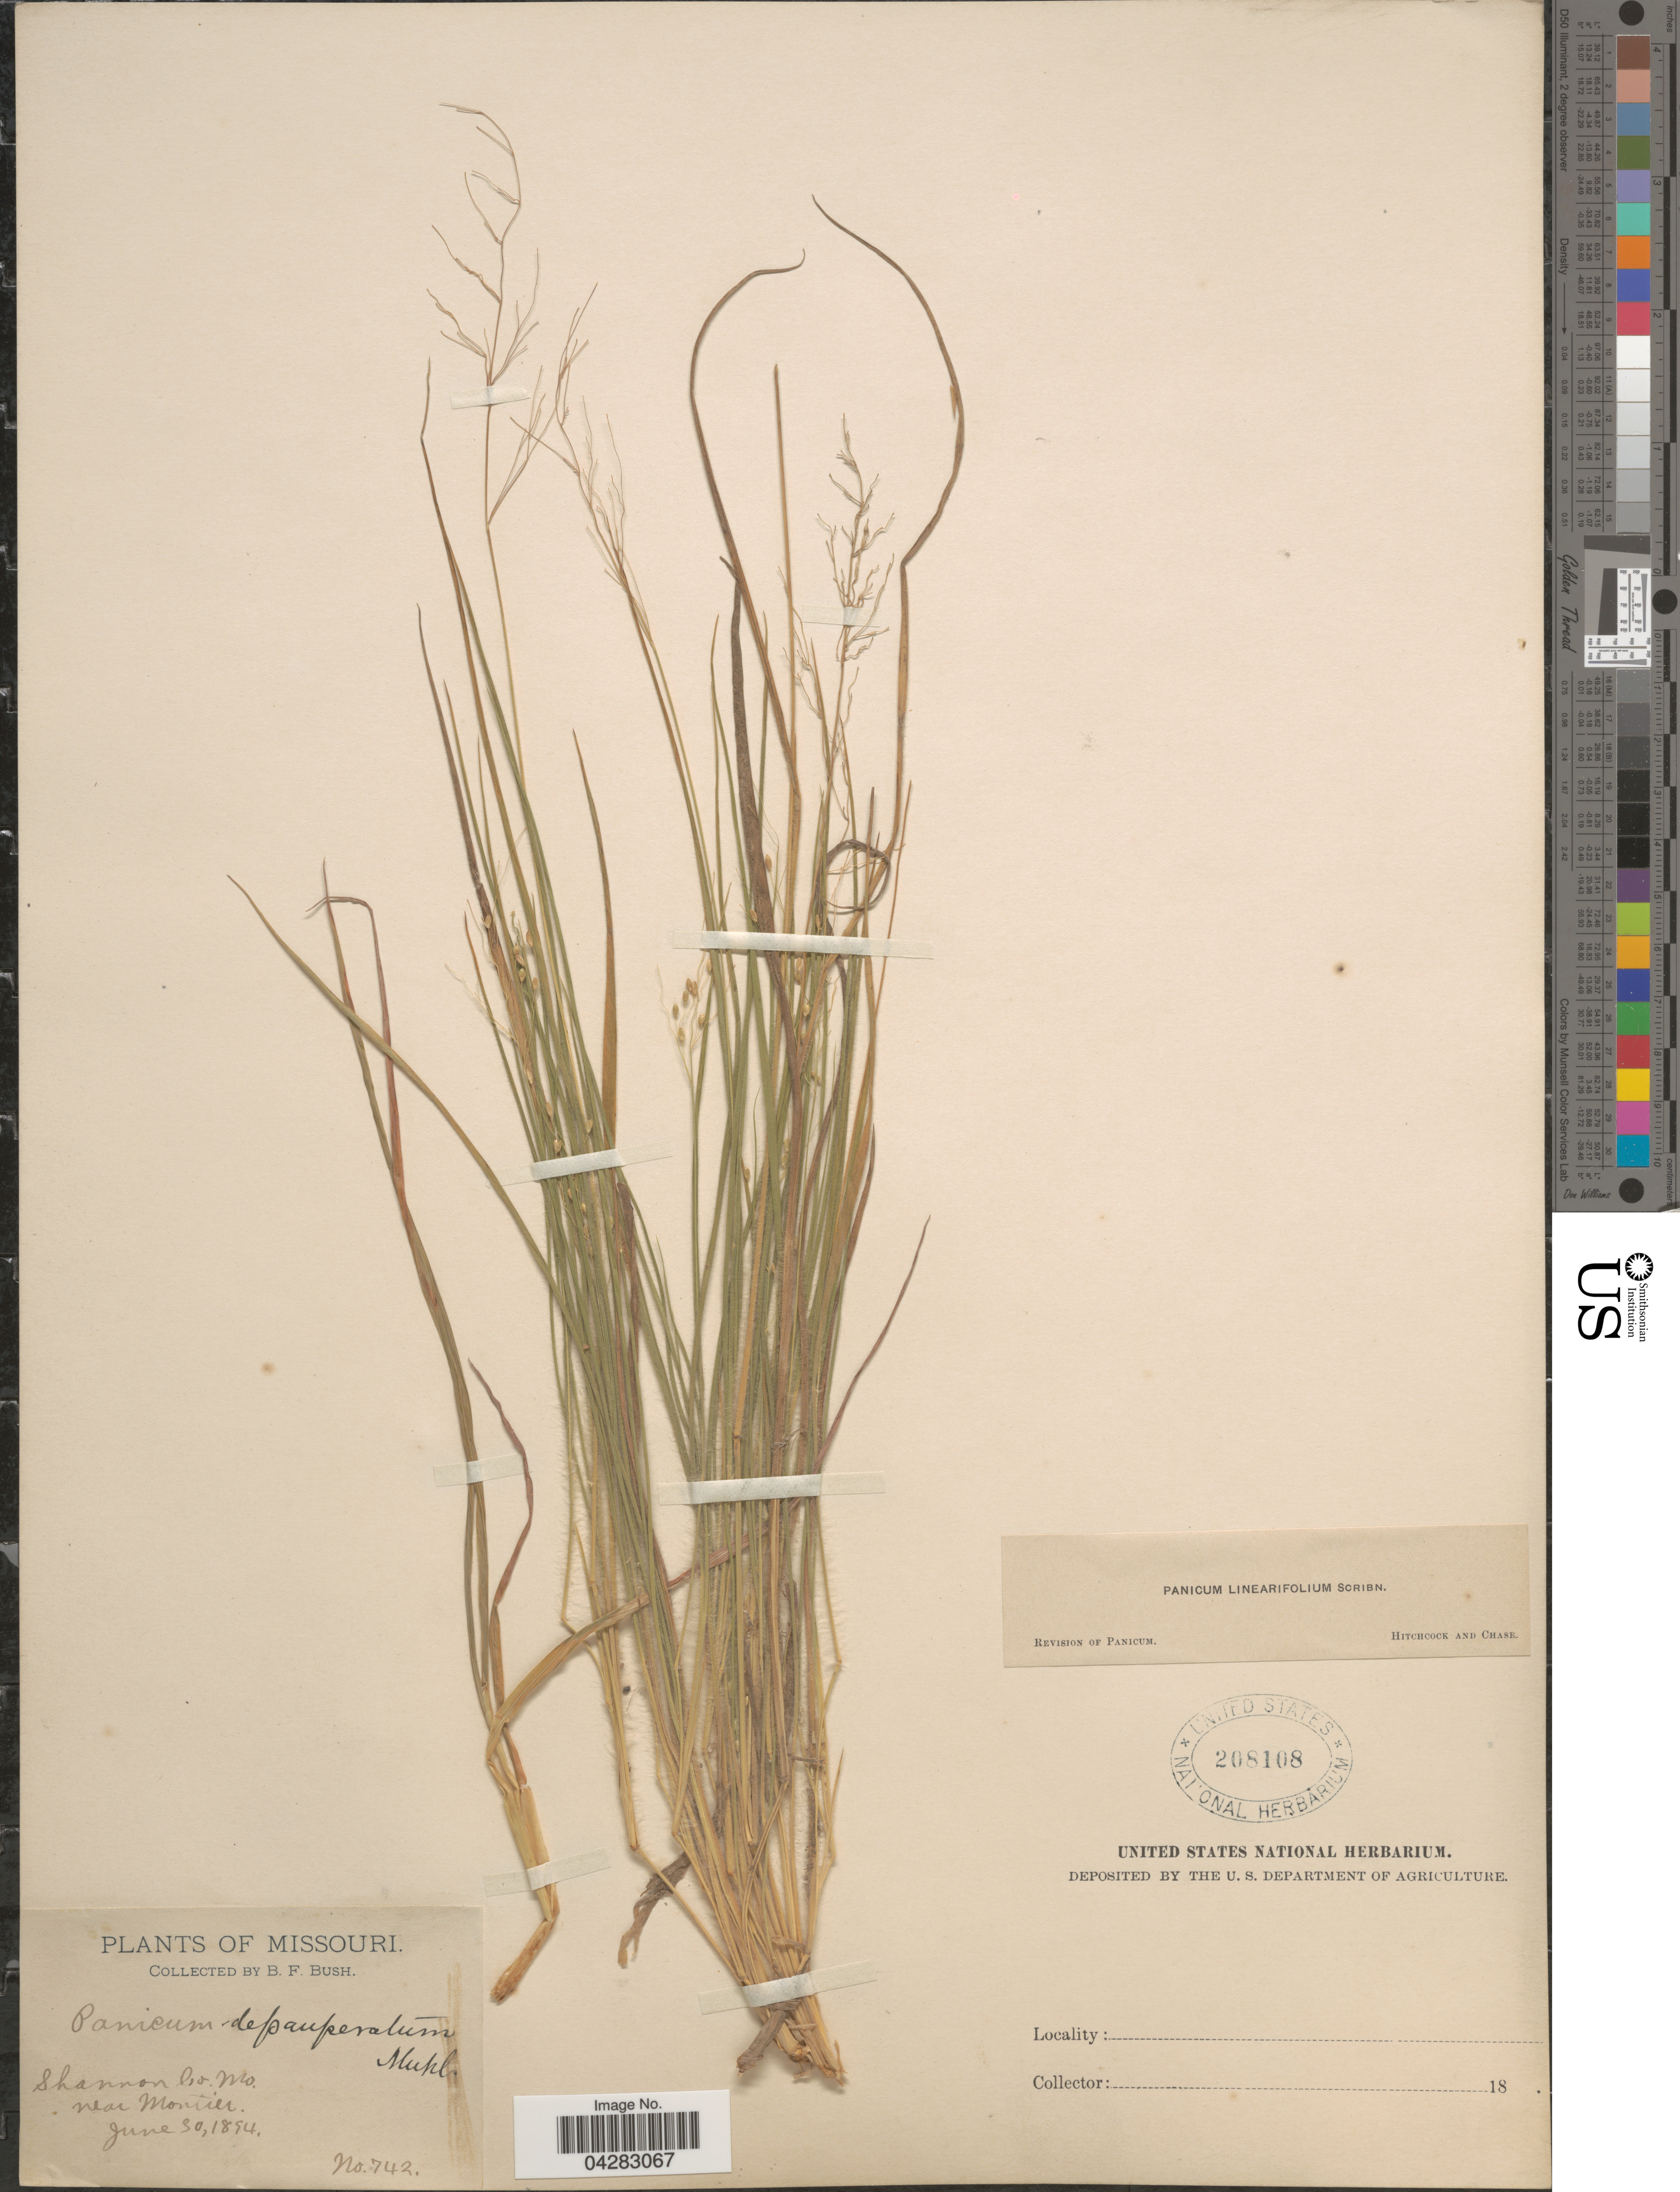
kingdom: Plantae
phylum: Tracheophyta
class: Liliopsida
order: Poales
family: Poaceae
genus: Dichanthelium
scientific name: Dichanthelium linearifolium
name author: (Scribn.) Gould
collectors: B. F. Bush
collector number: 742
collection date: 1894-06-30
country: United States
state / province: Missouri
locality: Shannon Co. Near Montier.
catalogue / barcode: US 208108